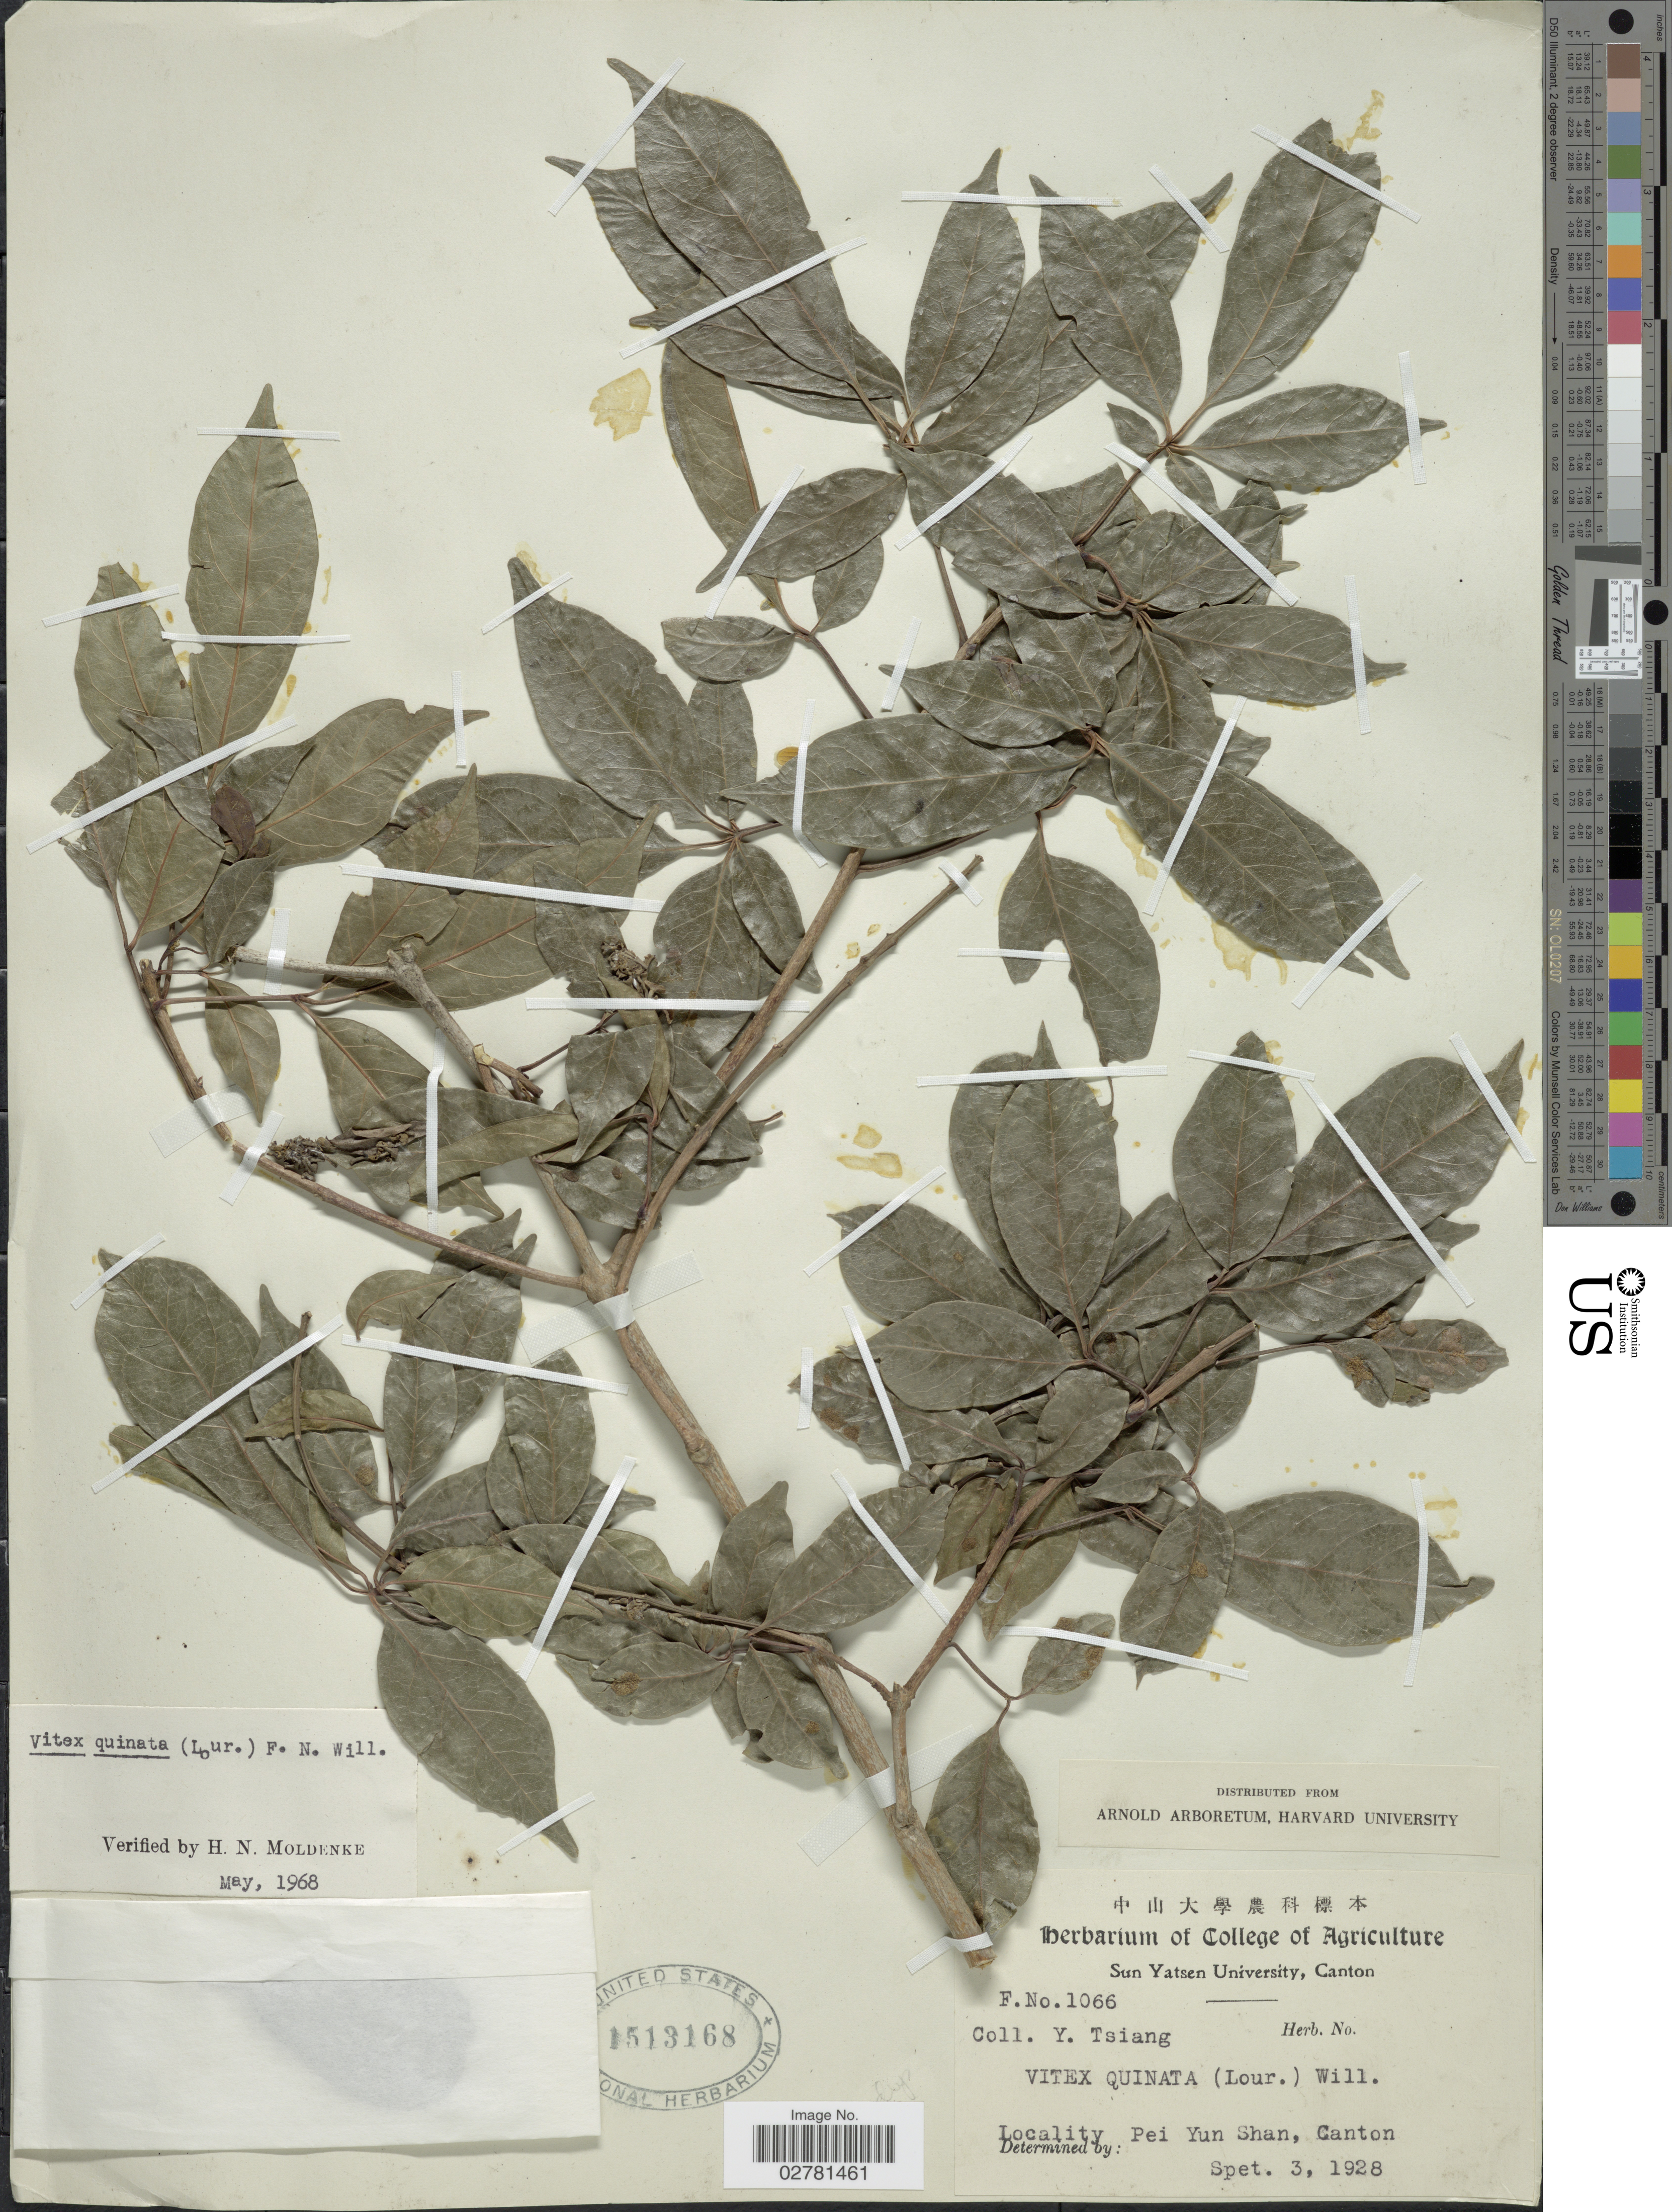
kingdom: Plantae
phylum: Tracheophyta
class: Magnoliopsida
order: Lamiales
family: Lamiaceae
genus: Vitex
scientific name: Vitex quinata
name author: (Lour.) F.N. Williams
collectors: Y. Tsiang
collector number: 1066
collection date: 1928-09-03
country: China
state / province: Guangdong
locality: Pei Yun Shan, Canton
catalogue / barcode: US 1513168